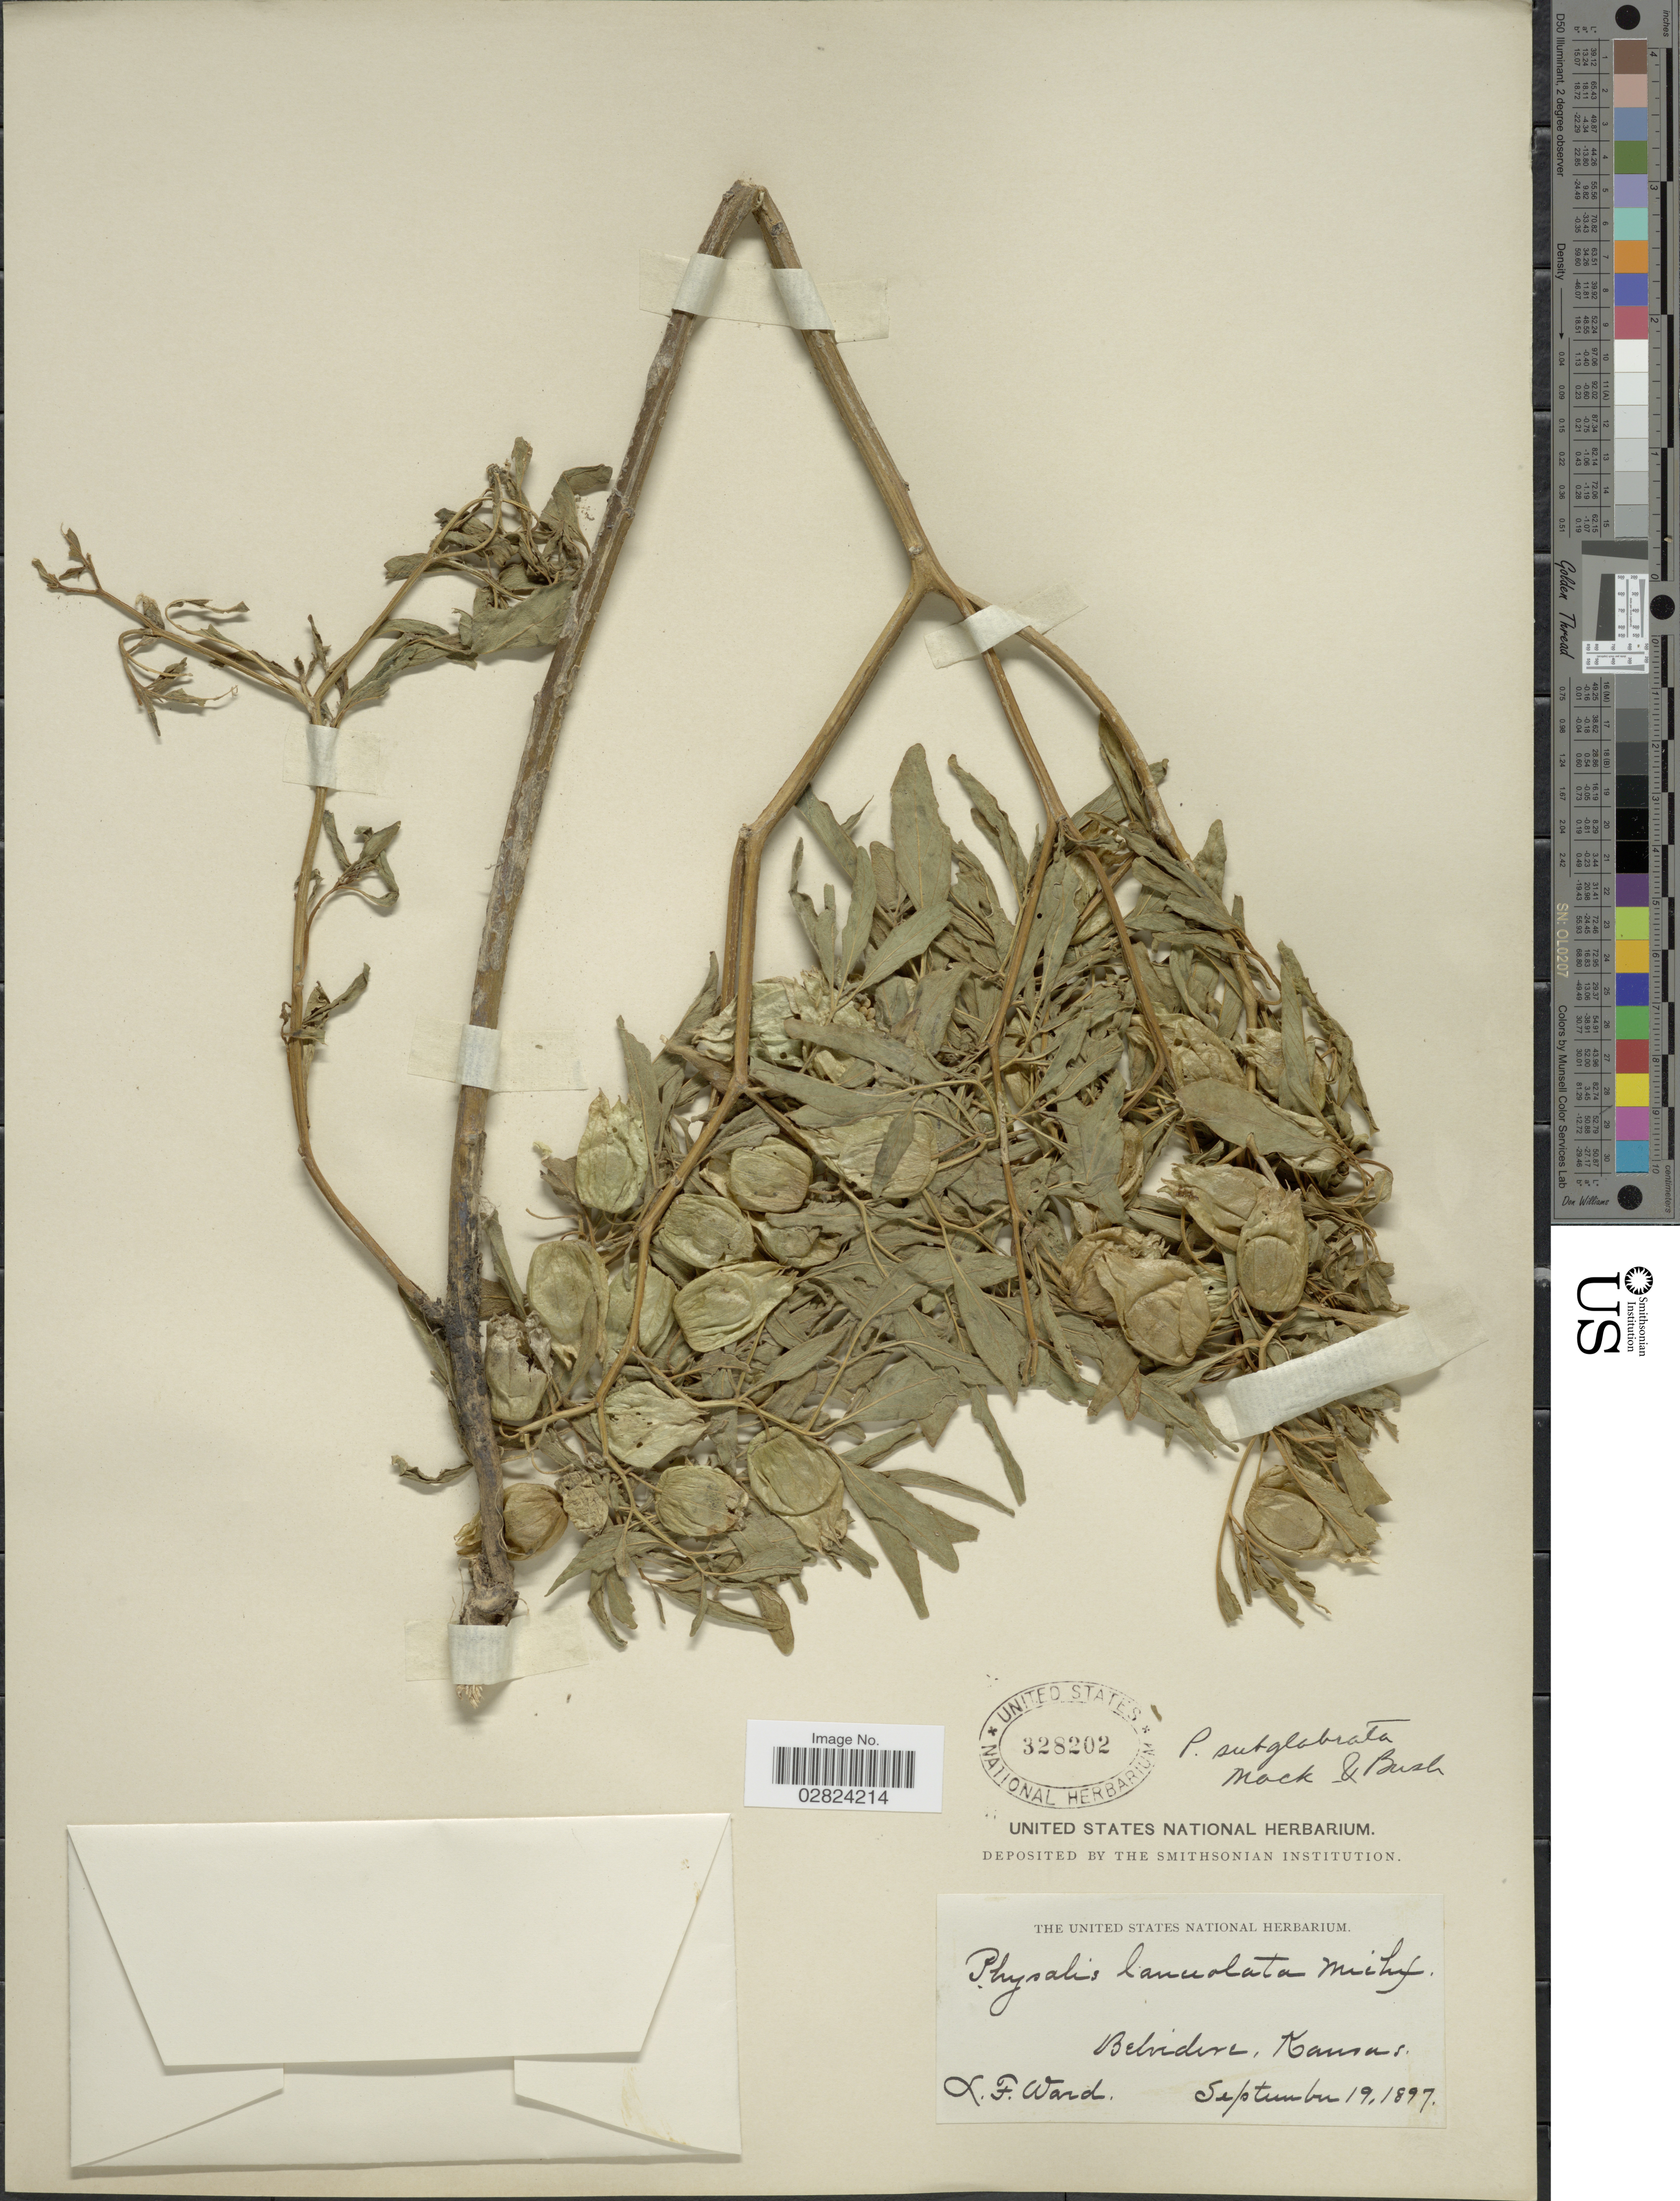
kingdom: Plantae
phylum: Tracheophyta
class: Magnoliopsida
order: Solanales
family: Solanaceae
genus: Physalis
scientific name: Physalis subglabrata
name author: Mack. & Bush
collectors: L. Ward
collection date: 1897-09-19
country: United States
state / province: Kansas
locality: Belvidere.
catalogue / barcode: US 328202